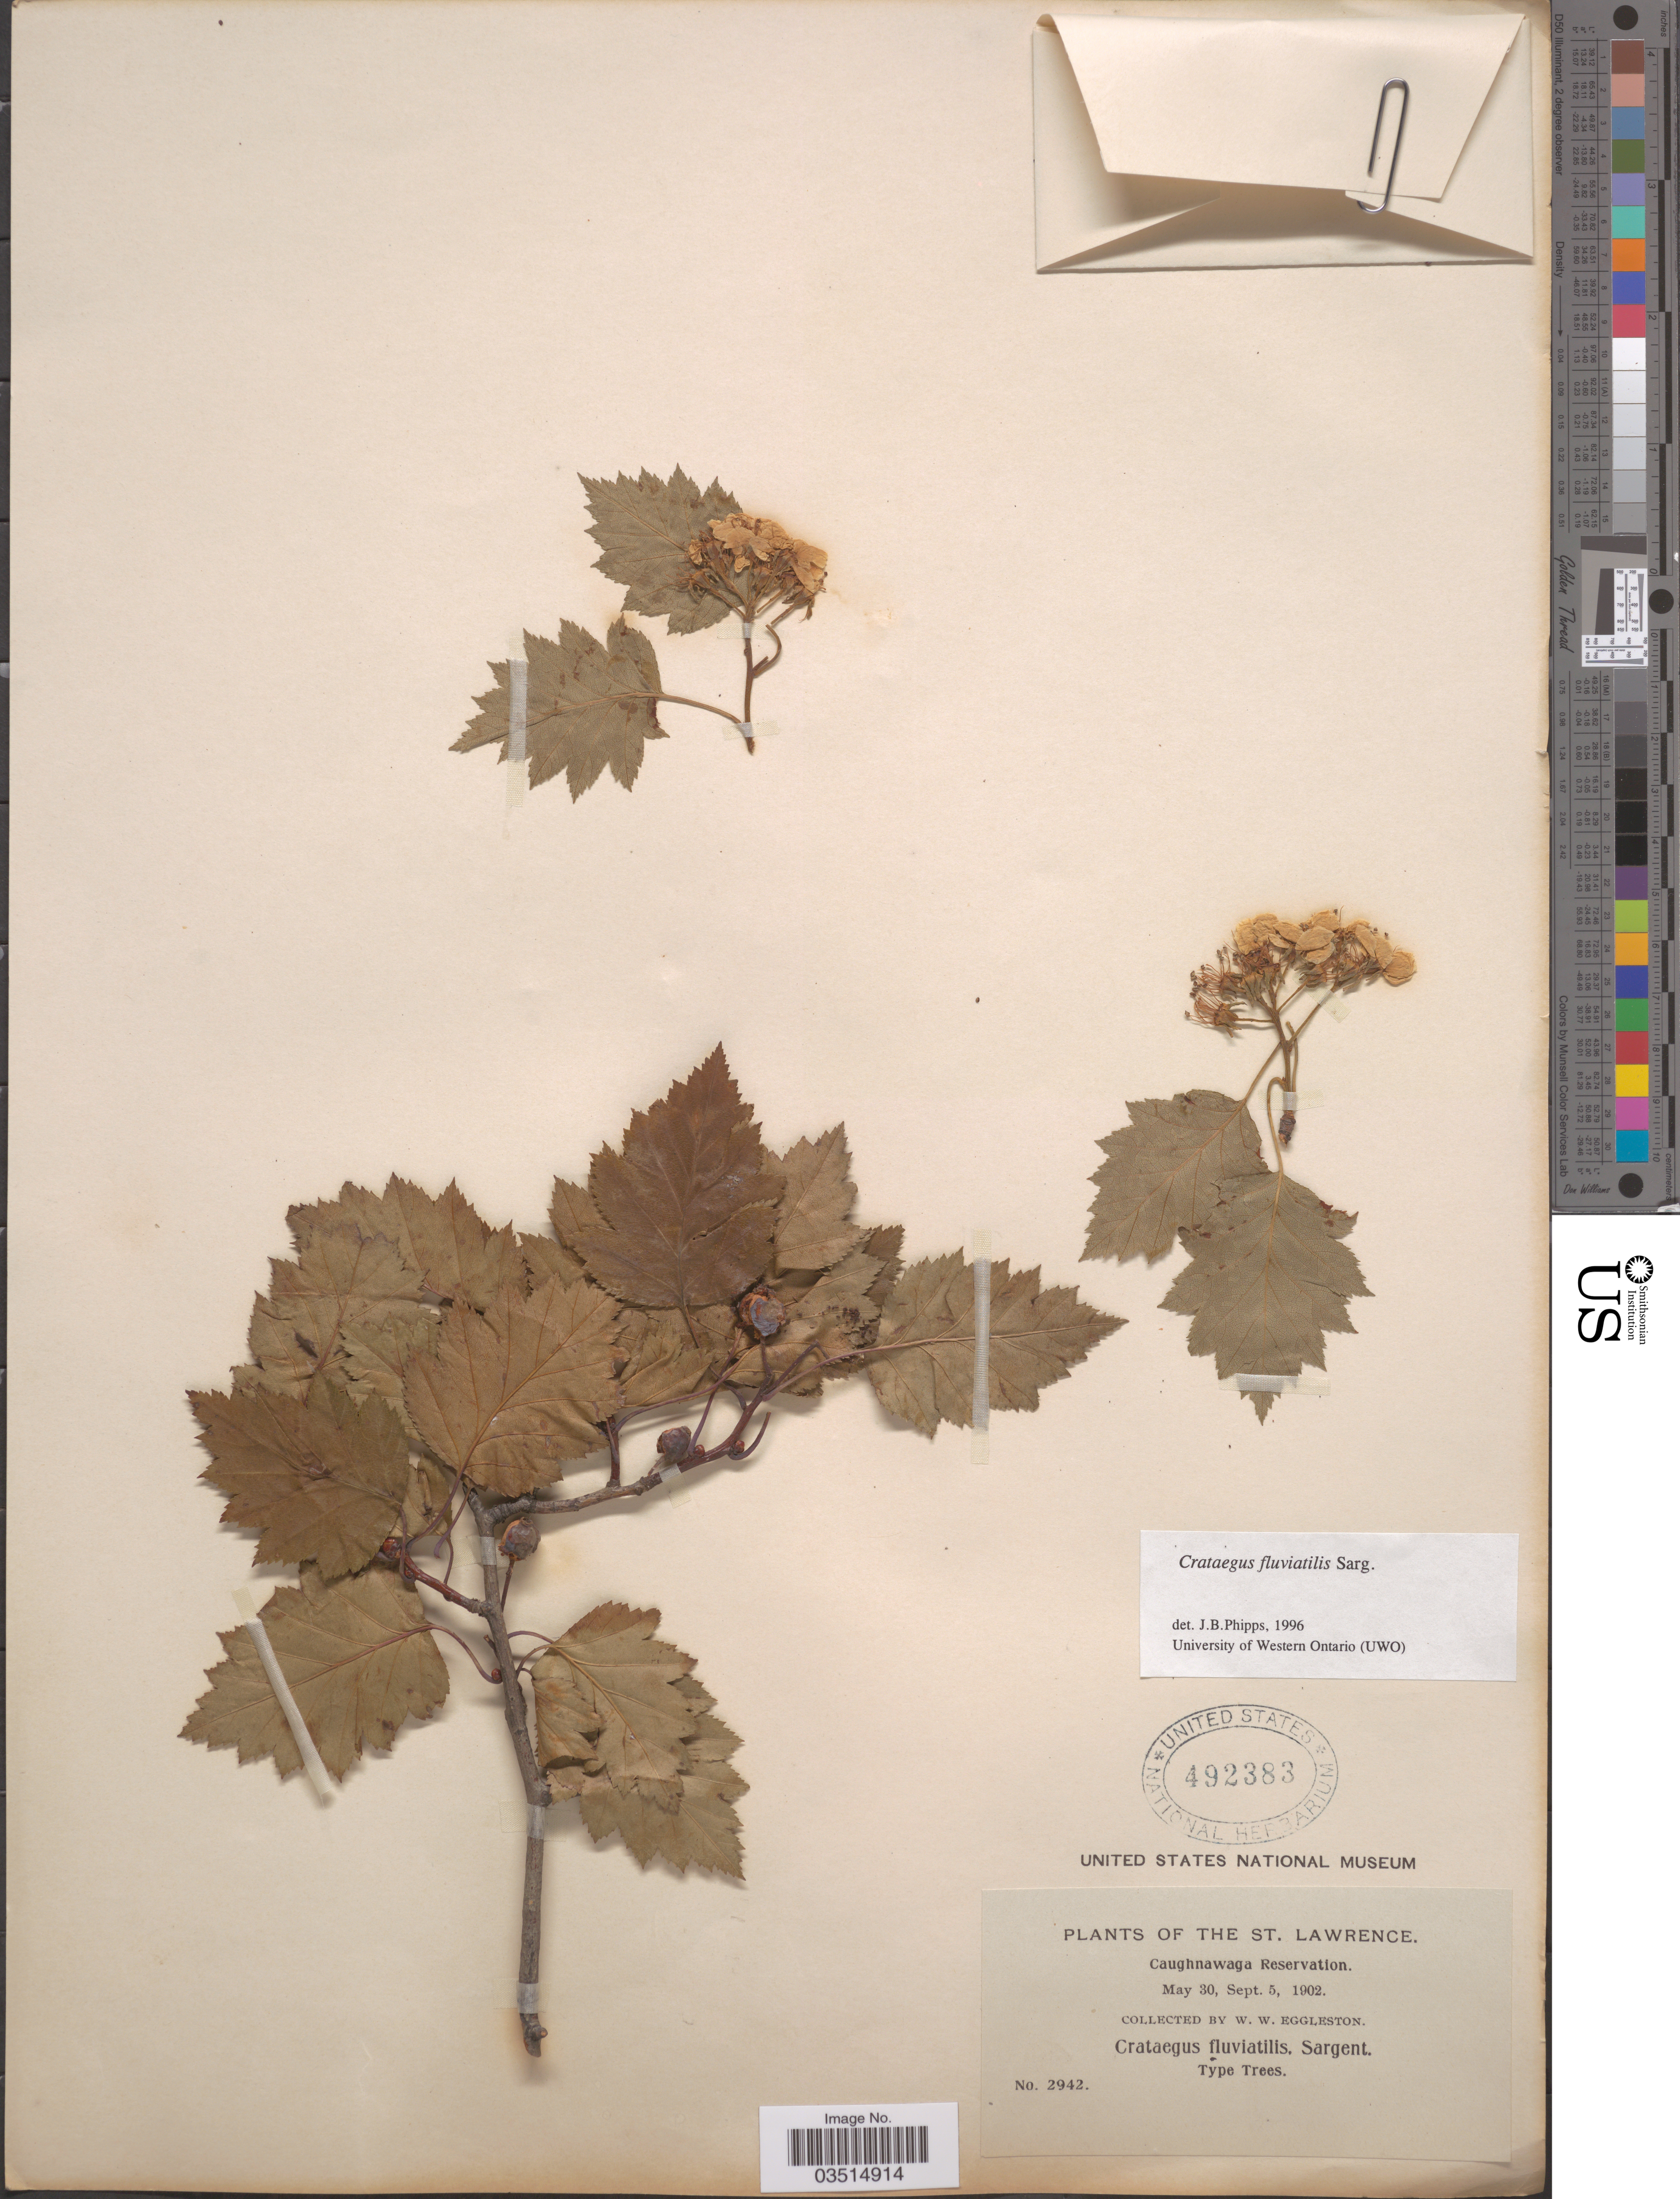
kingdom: Plantae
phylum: Tracheophyta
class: Magnoliopsida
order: Rosales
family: Rosaceae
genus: Crataegus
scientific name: Crataegus fluviatilis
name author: Sarg.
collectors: W. W. Eggleston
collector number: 2942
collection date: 1902-05-30/1902-09-05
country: Canada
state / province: Quebec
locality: St. Lawrence. Caughnawaga Reservation.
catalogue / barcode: US 492383